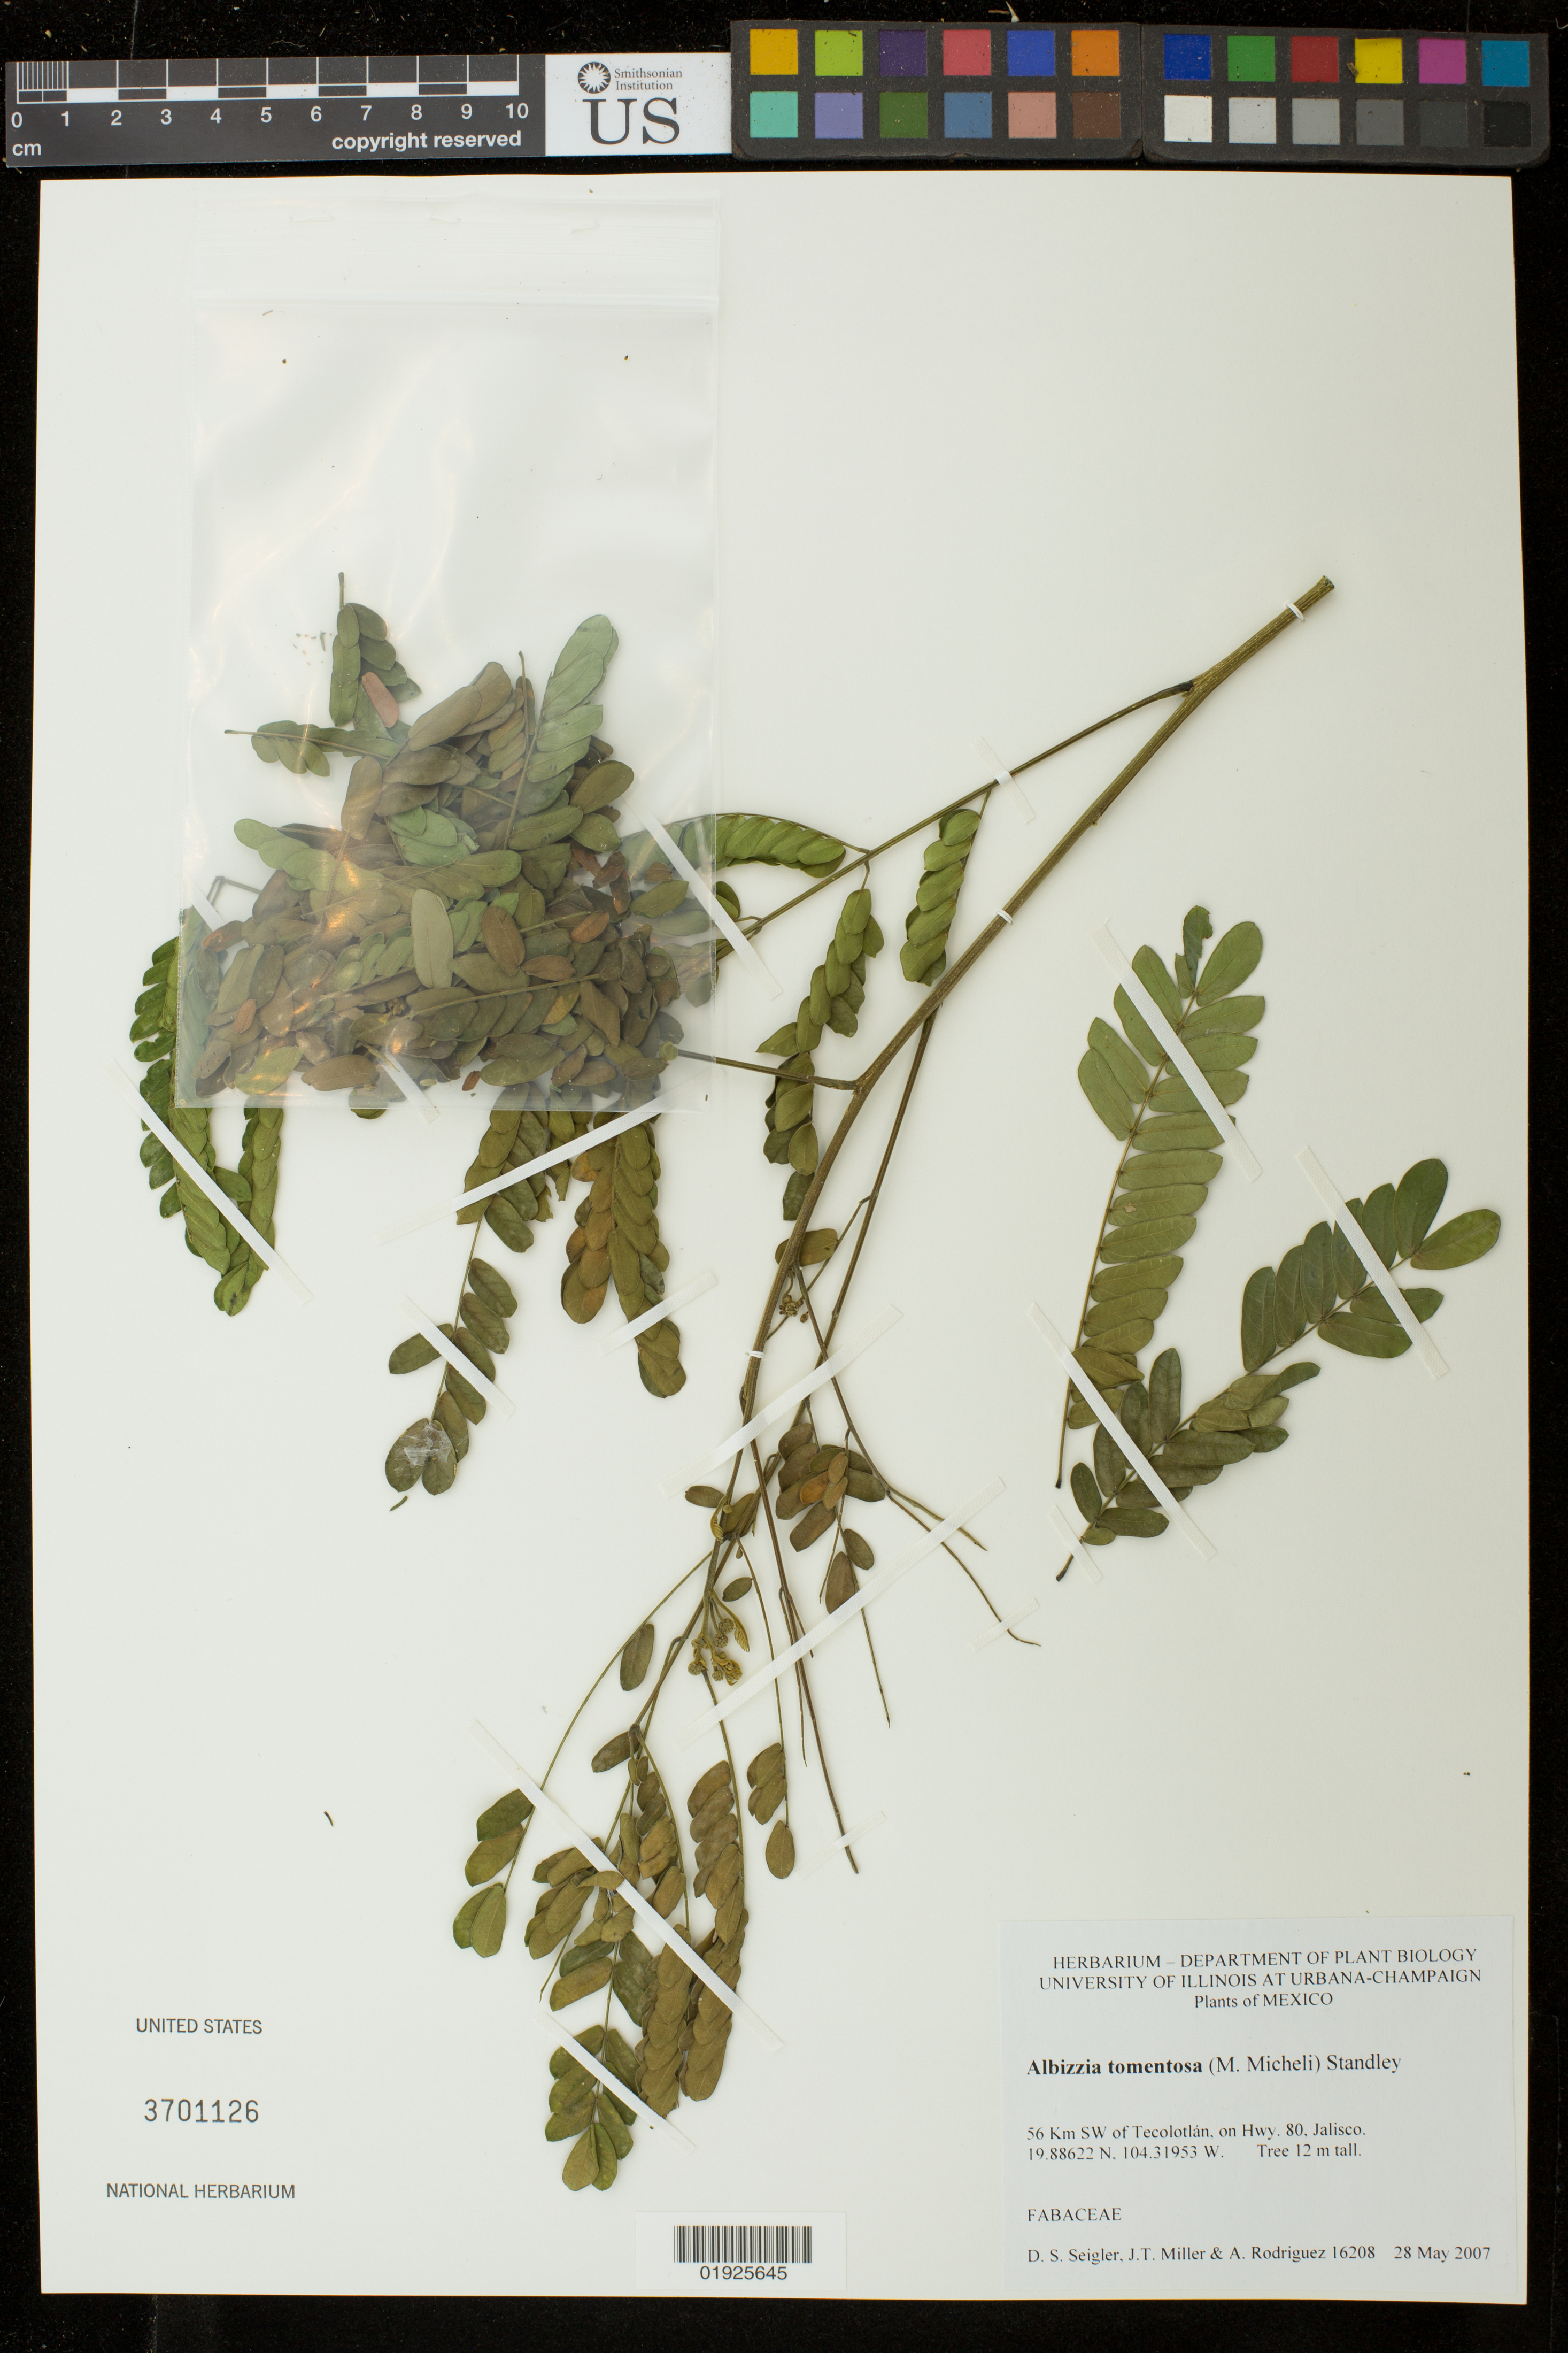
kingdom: Plantae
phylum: Tracheophyta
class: Magnoliopsida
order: Fabales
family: Fabaceae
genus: Pseudalbizzia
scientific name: Pseudalbizzia tomentosa var. tomentosa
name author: (Micheli) Koenen & Duno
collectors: D. S. Seigler, J. T. Miller & A. Rodríguez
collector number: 16208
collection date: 2007-05-28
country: Mexico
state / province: Jalisco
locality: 56 km SW of Tecolotlan on Hwy 80.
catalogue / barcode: US 3701126